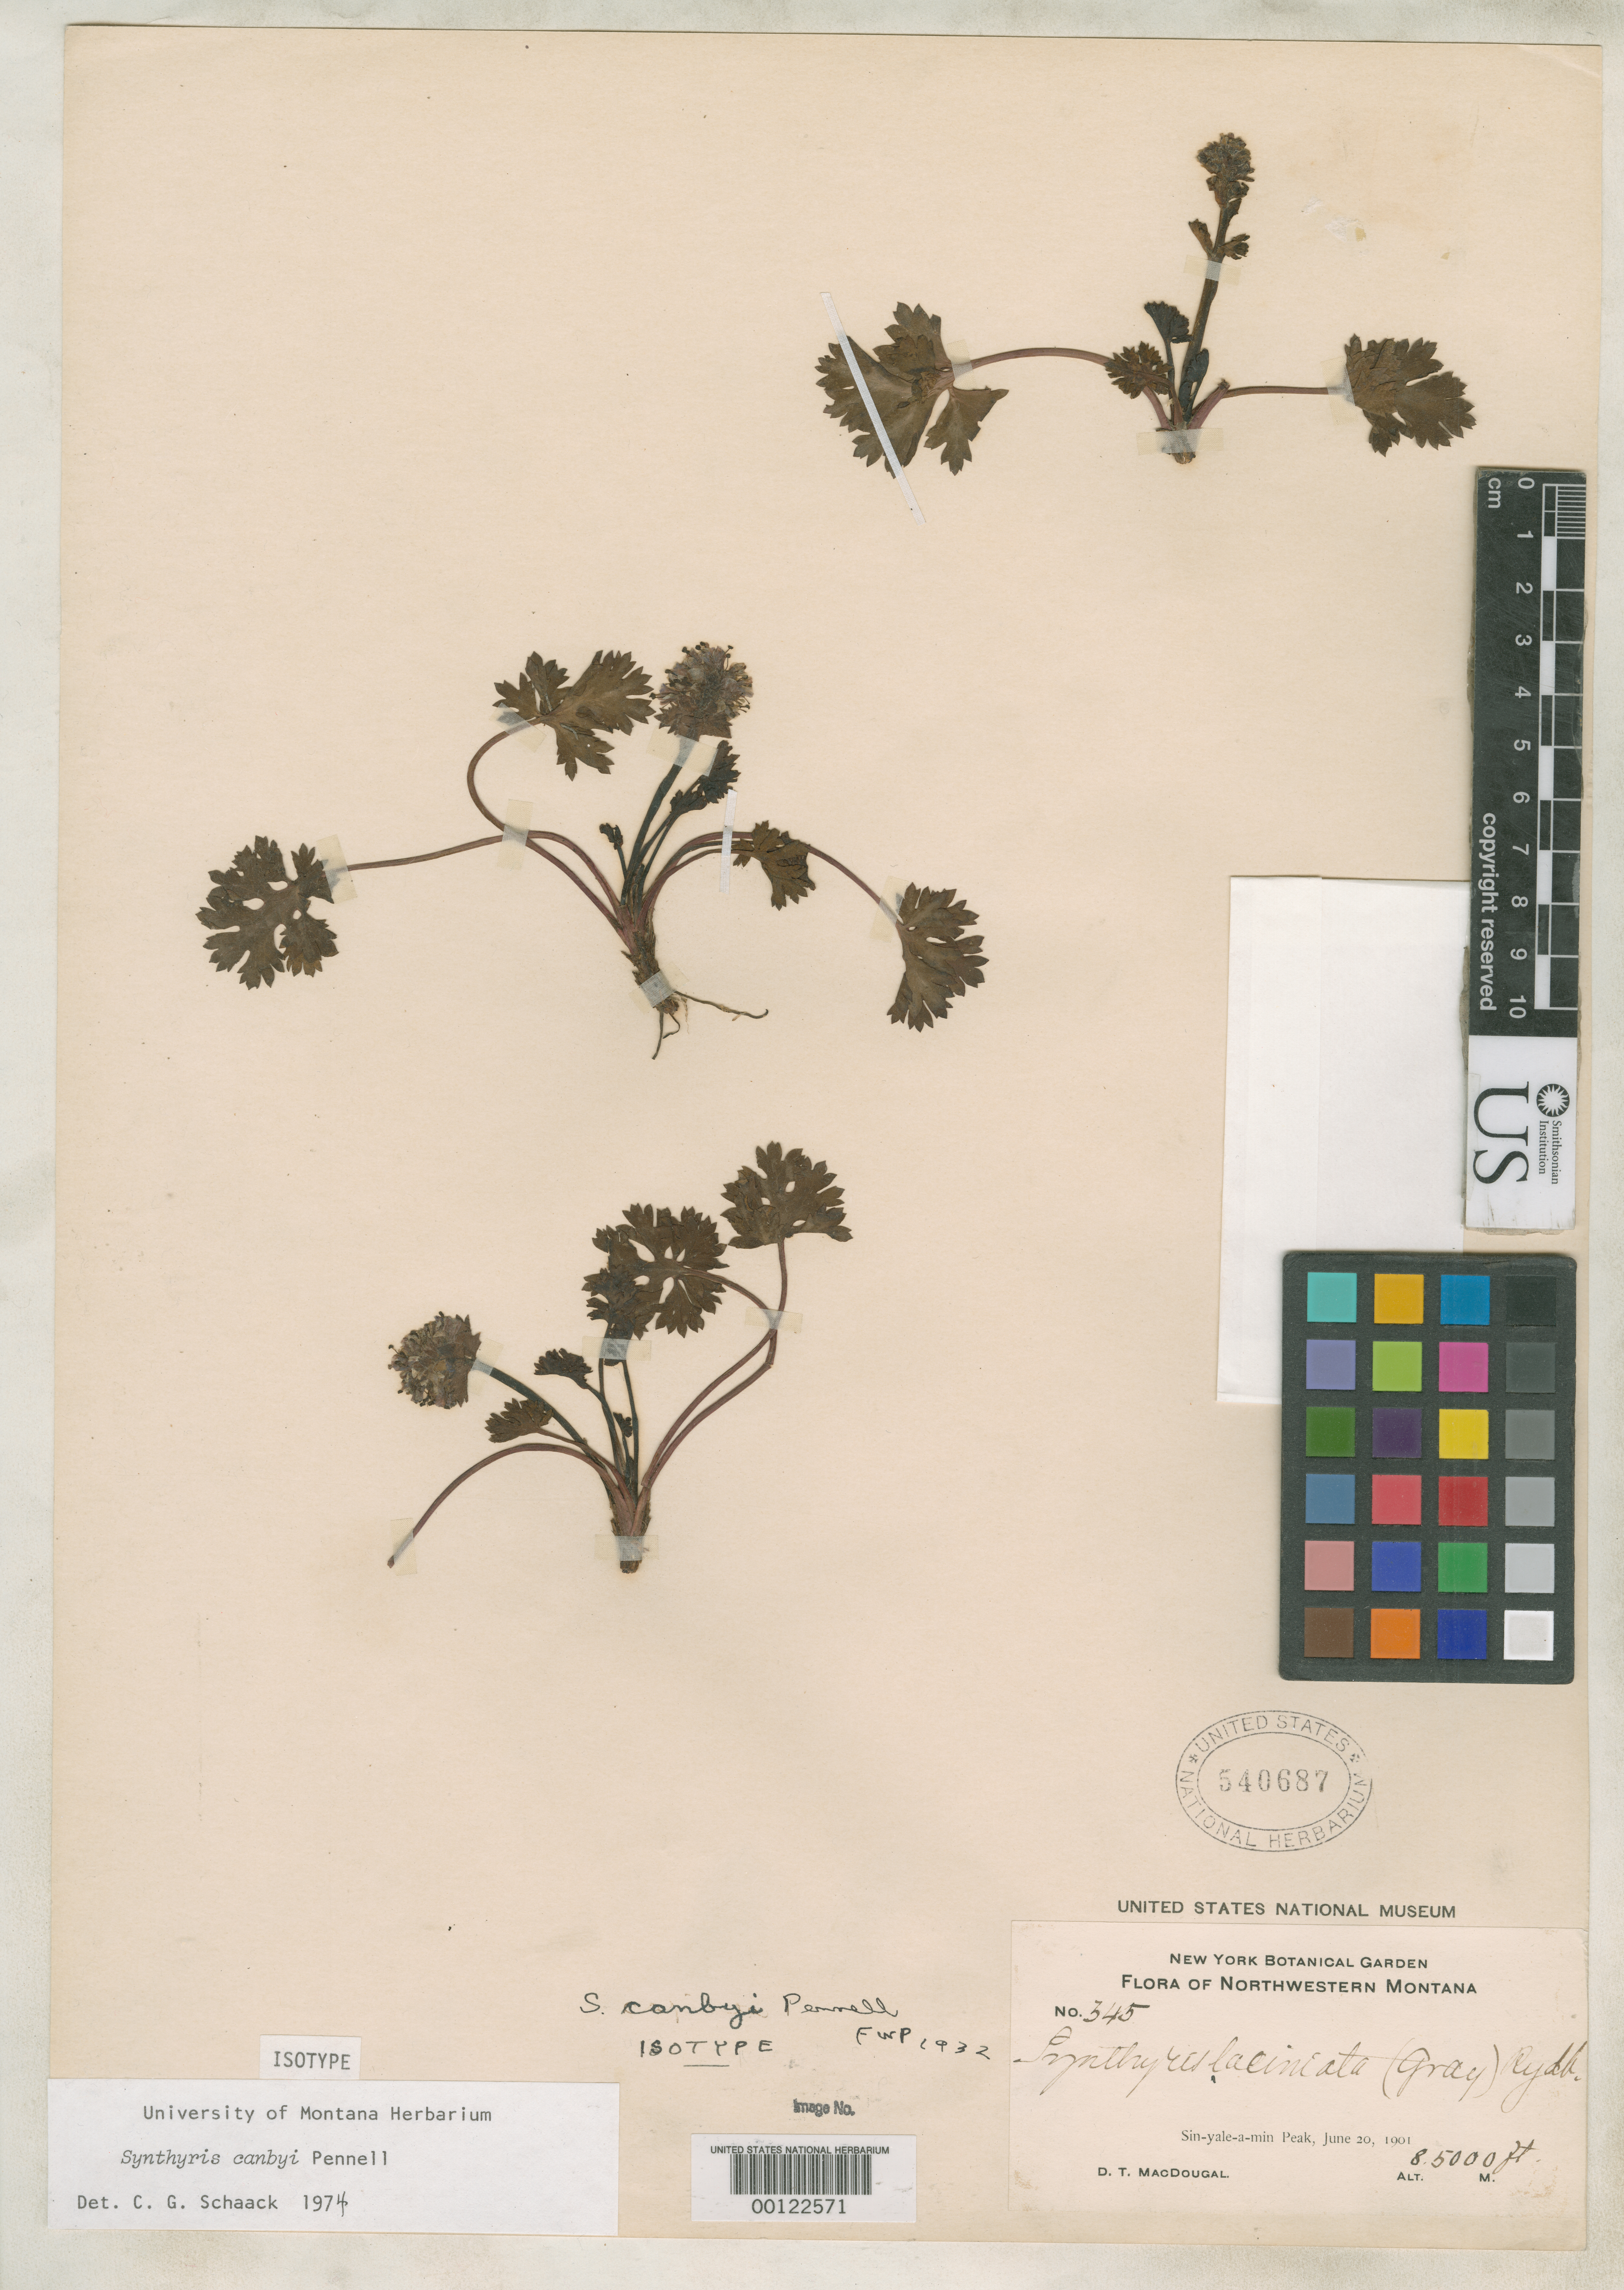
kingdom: Plantae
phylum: Tracheophyta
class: Magnoliopsida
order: Lamiales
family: Plantaginaceae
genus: Synthyris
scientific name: Synthyris canbyi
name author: Pennell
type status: Isotype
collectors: D. T. MacDougal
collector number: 345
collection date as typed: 20 Jun 1901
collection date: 1901-06-20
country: United States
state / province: Montana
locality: Sin Yale-a-min Peak.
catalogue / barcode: US 540687